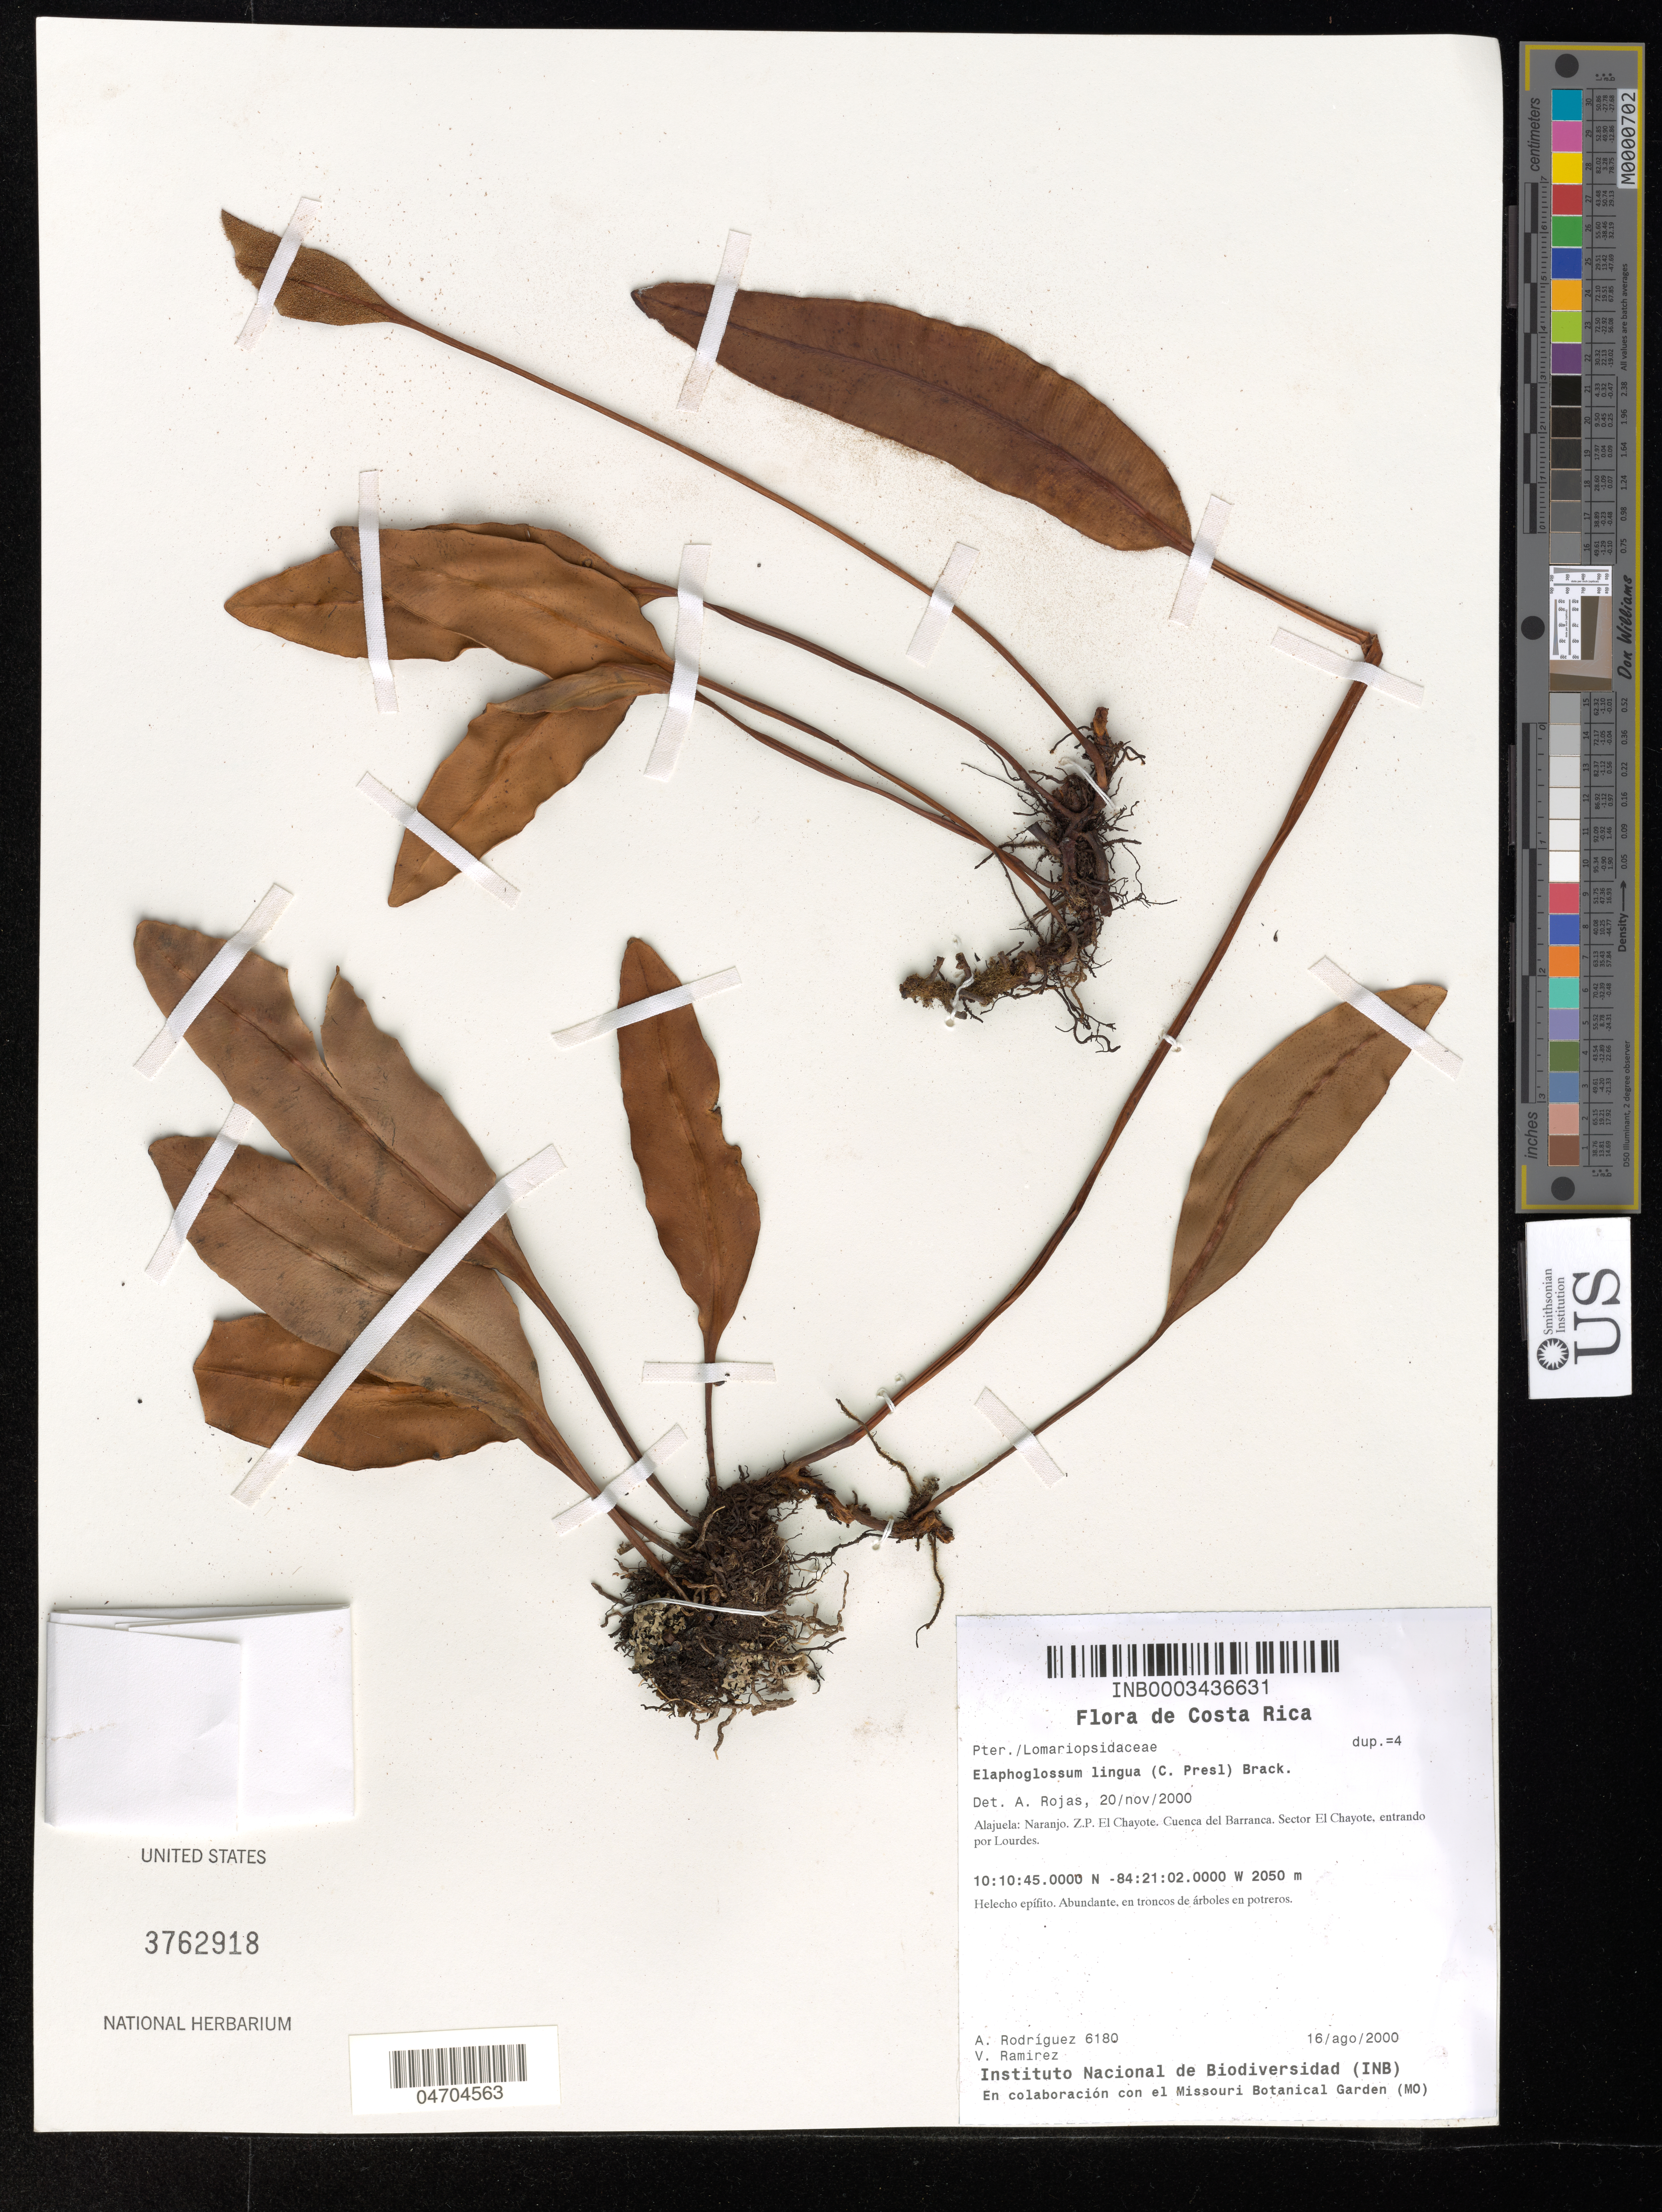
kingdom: Plantae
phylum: Tracheophyta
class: Polypodiopsida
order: Polypodiales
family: Dryopteridaceae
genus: Elaphoglossum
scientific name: Elaphoglossum lingua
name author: (C. Presl) Brack.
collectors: A. Rodríguez & V. Ramirez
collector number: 6180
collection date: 2000-08-16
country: Costa Rica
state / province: Alajuela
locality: Naranjo. Z. P. El Chayote. Cuenca del Barranca. Sector El Chayote, entrando por Lourdes.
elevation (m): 2050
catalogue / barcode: US 3762918